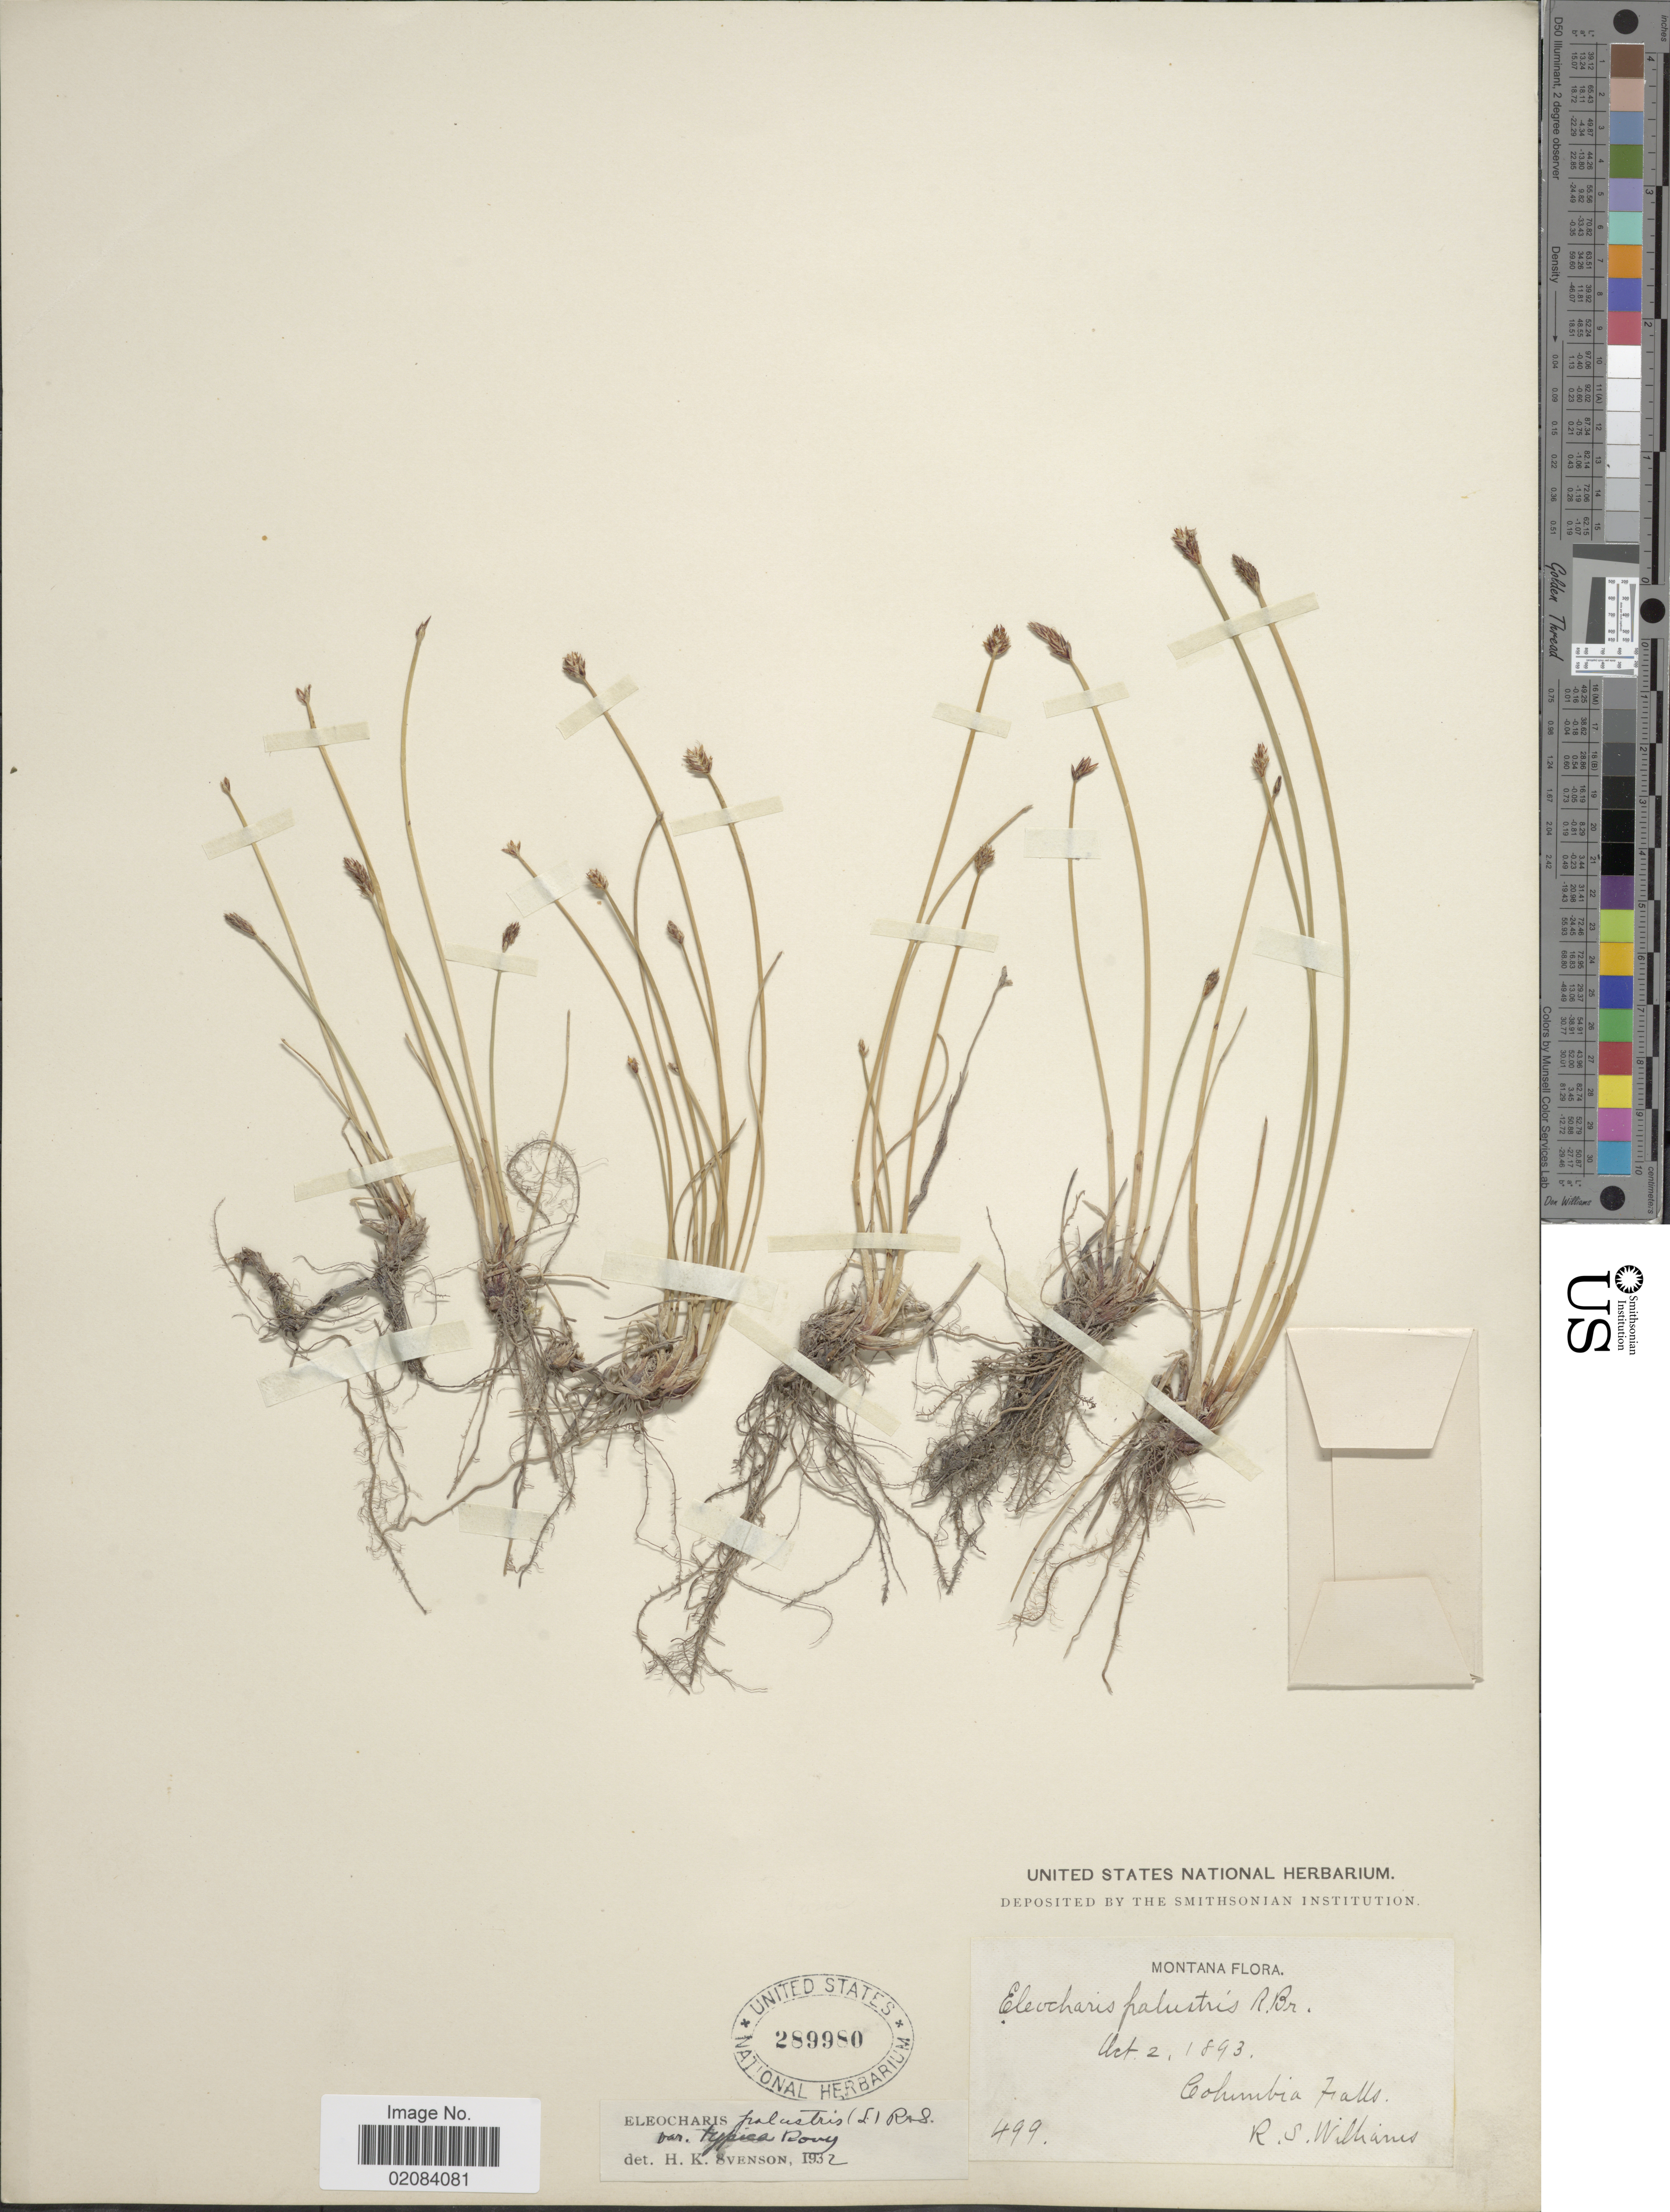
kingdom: Plantae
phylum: Tracheophyta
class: Liliopsida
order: Poales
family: Cyperaceae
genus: Eleocharis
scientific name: Eleocharis palustris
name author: (L.) Roem. & Schult.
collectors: R. S. Williams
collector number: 499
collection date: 1893-10-02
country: United States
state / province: Montana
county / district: Flathead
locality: Columbia Falls.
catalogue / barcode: US 289980